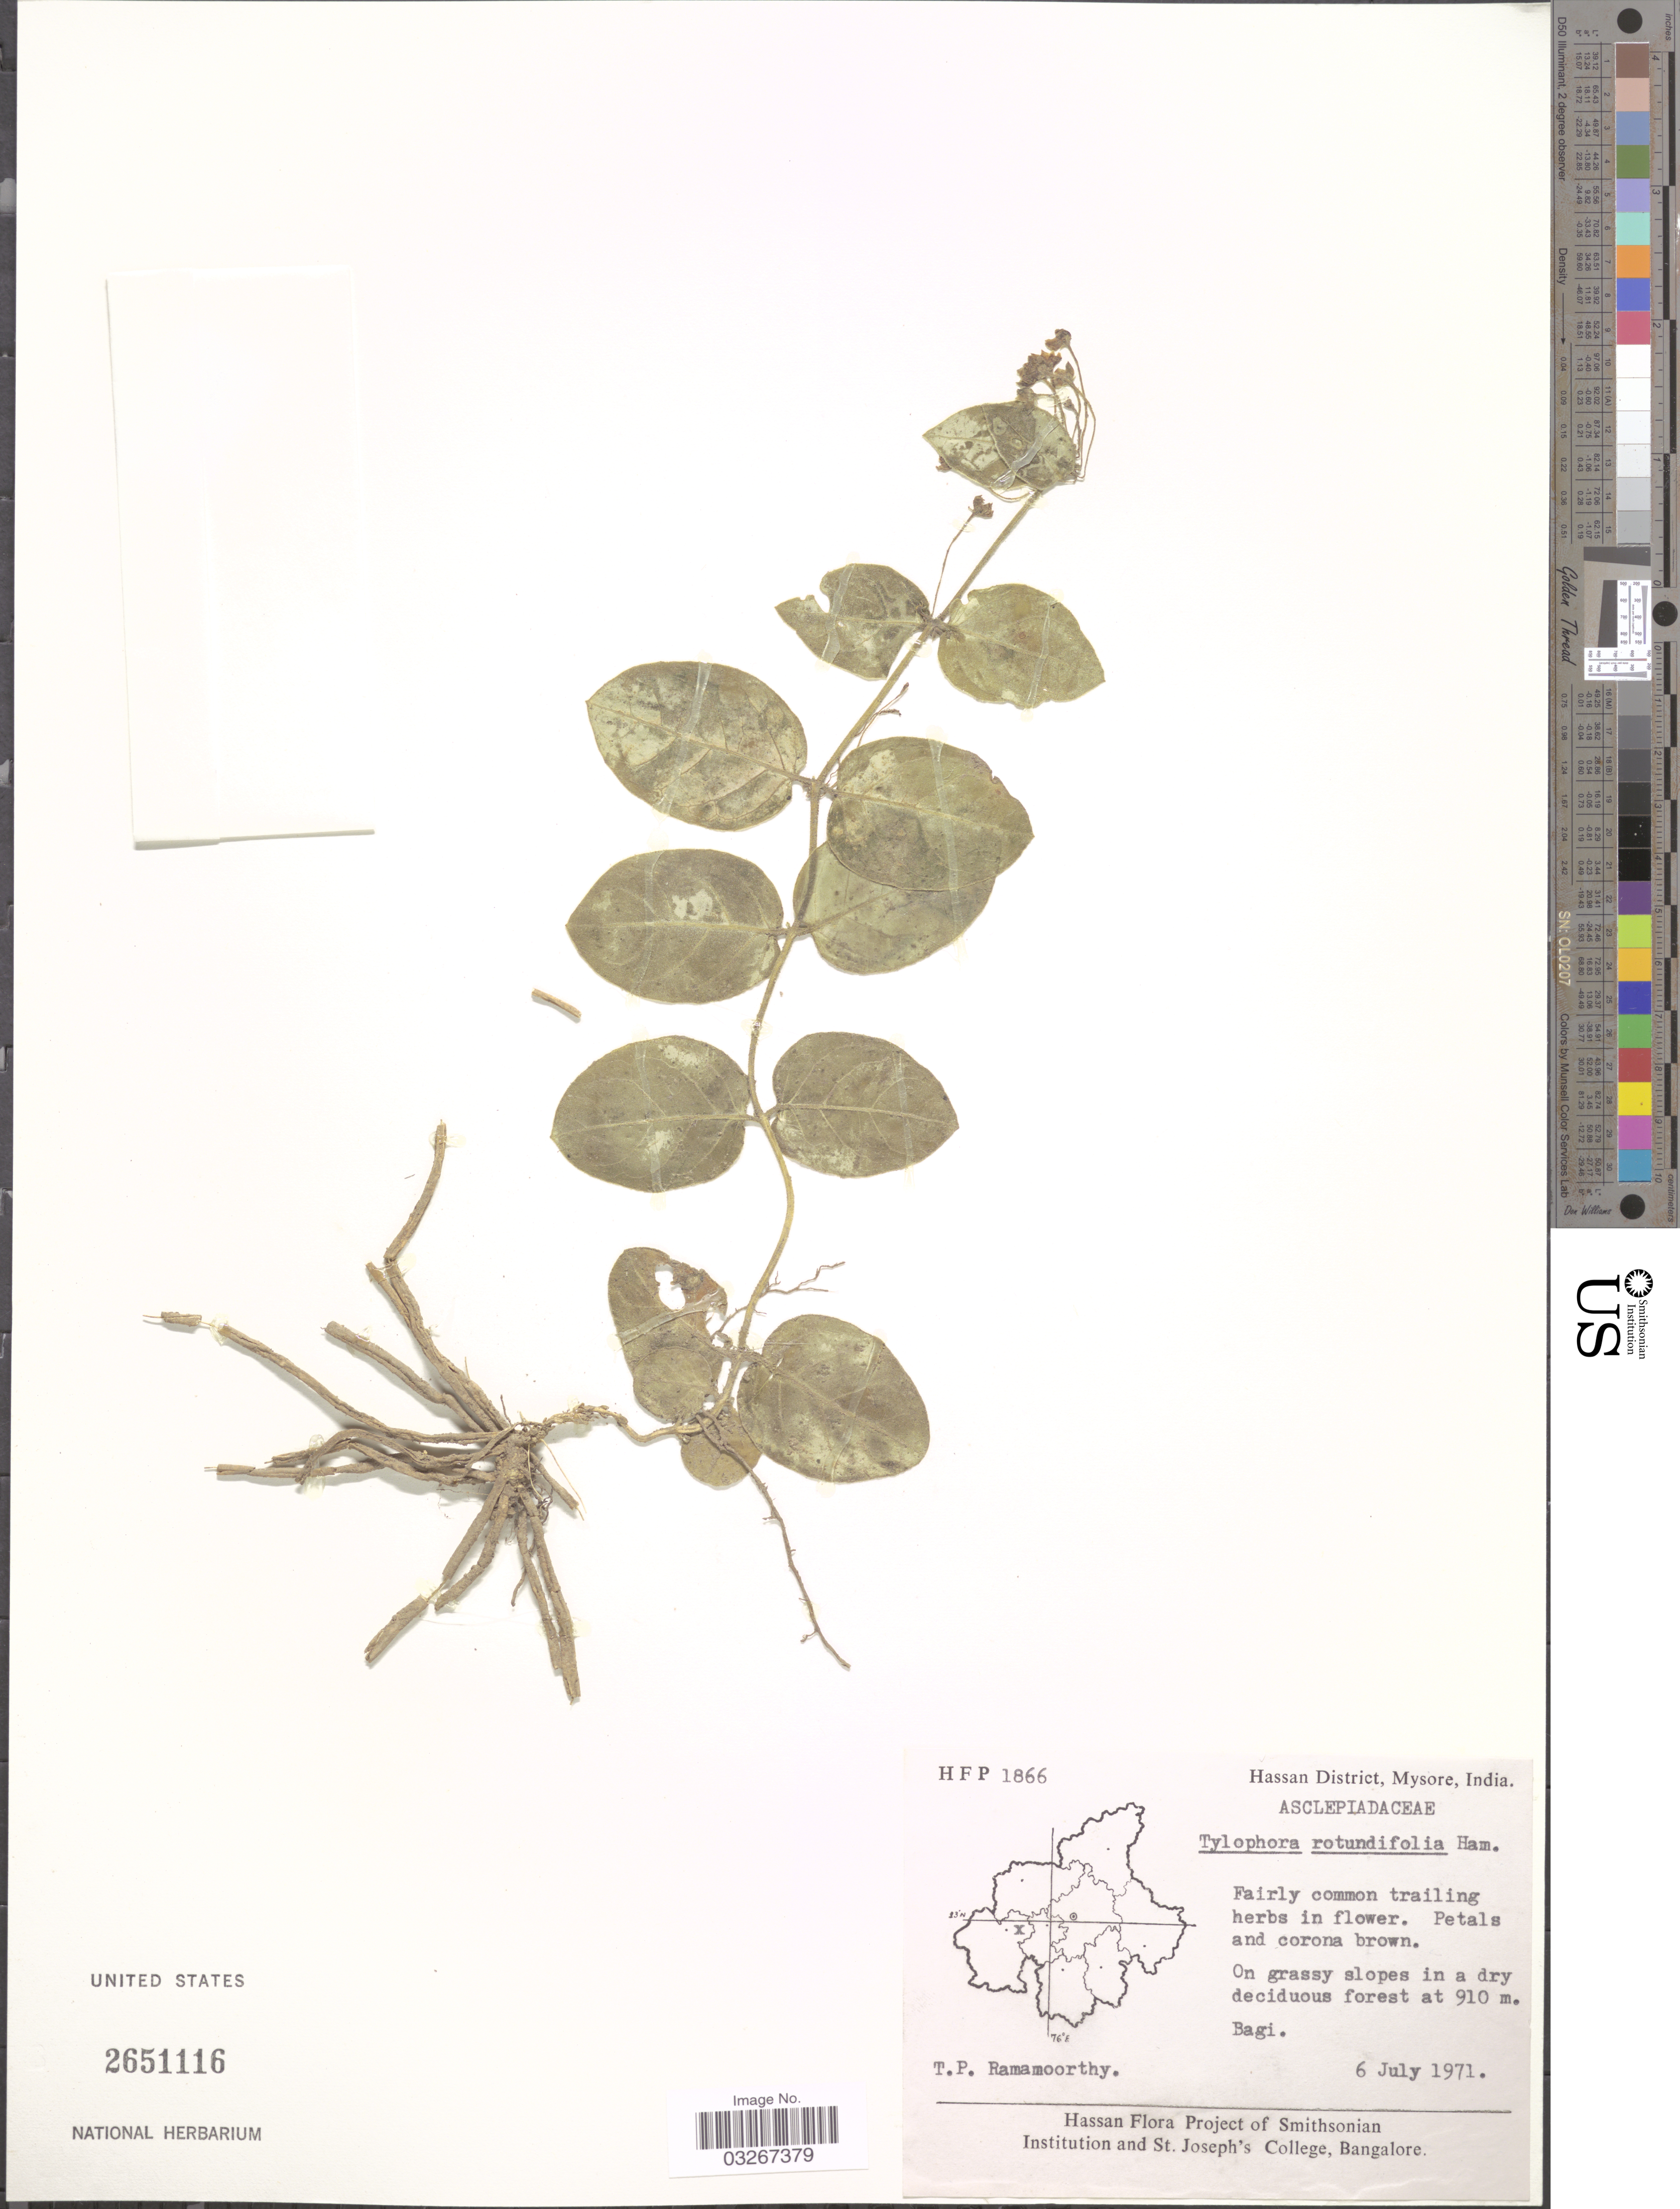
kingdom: Plantae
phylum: Tracheophyta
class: Magnoliopsida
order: Gentianales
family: Apocynaceae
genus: Tylophora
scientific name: Tylophora rotundifolia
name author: Buch.-Ham. ex Wight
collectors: T. P. Ramamoorthy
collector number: H F P 1866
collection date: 1971-07-06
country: India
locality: Hassan District, Mysore. Bagi.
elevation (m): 910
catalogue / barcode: US 2651116